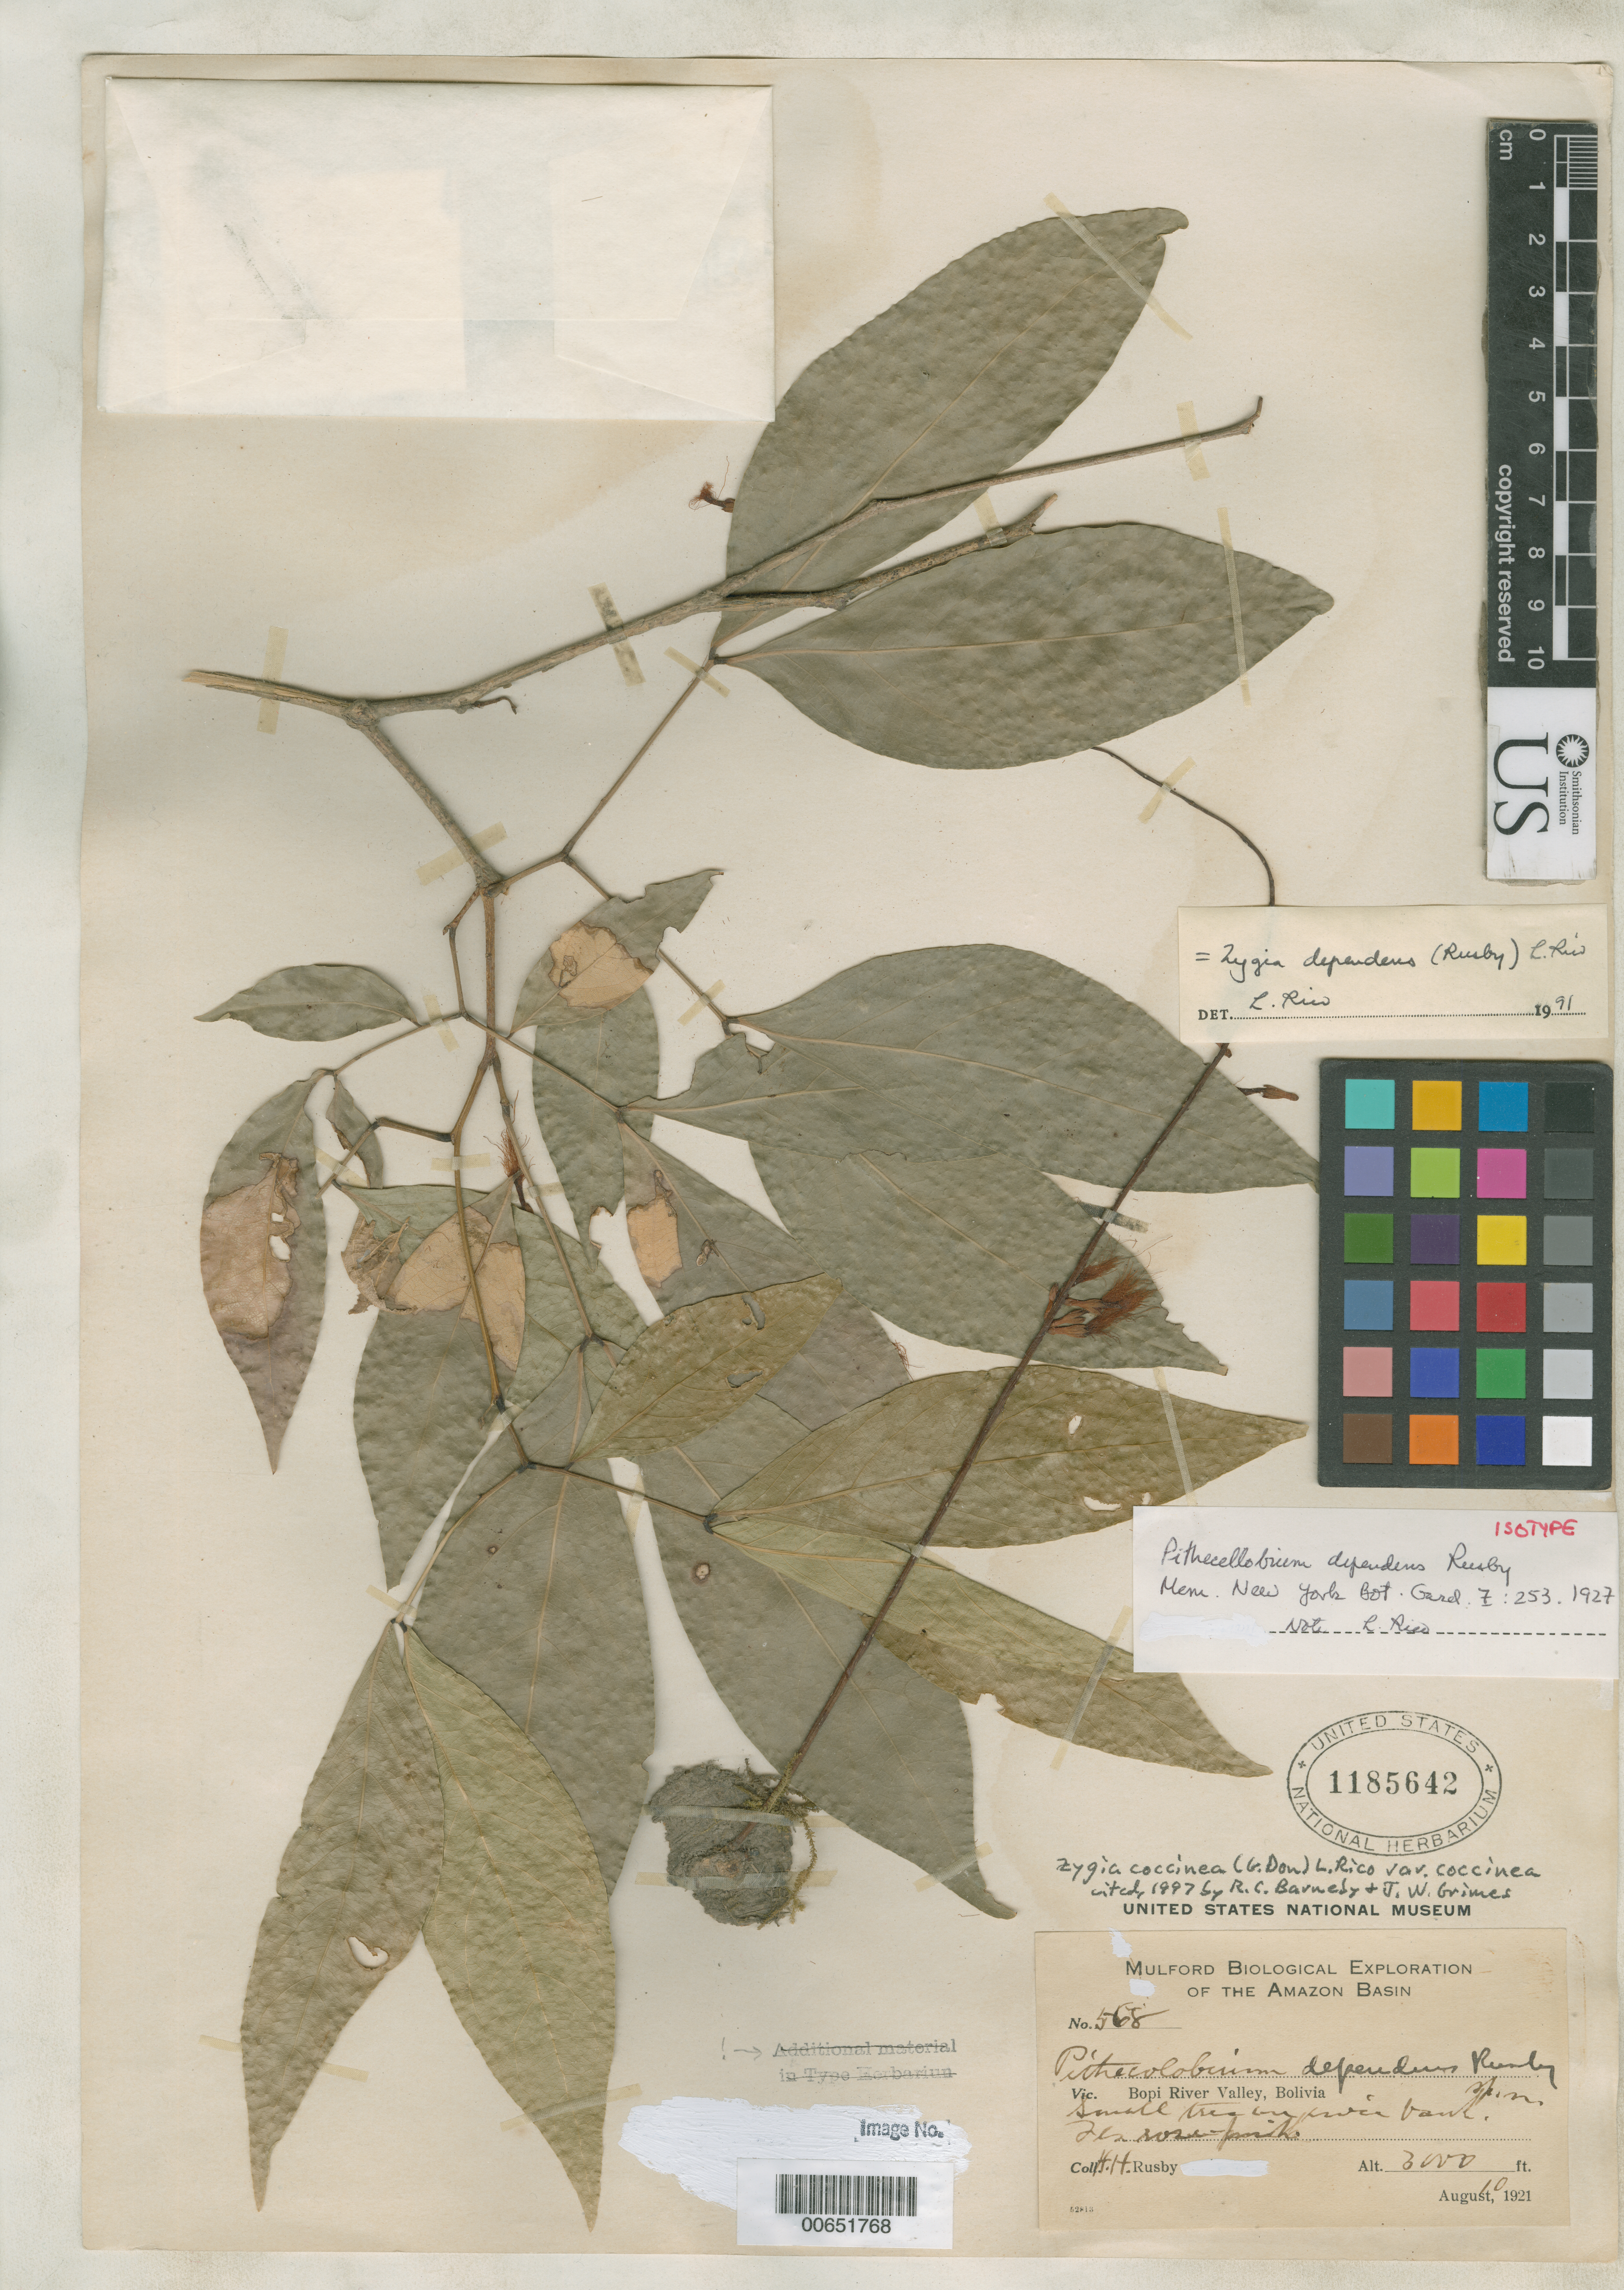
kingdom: Plantae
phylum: Tracheophyta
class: Magnoliopsida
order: Fabales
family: Fabaceae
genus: Pithecellobium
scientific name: Pithecellobium dependens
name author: Rusby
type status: Isotype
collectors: H. H. Rusby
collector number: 568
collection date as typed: August 10, 1921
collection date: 1921-08-10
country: Bolivia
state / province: La Paz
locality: Bopi River Valley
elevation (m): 914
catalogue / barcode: US 1185642